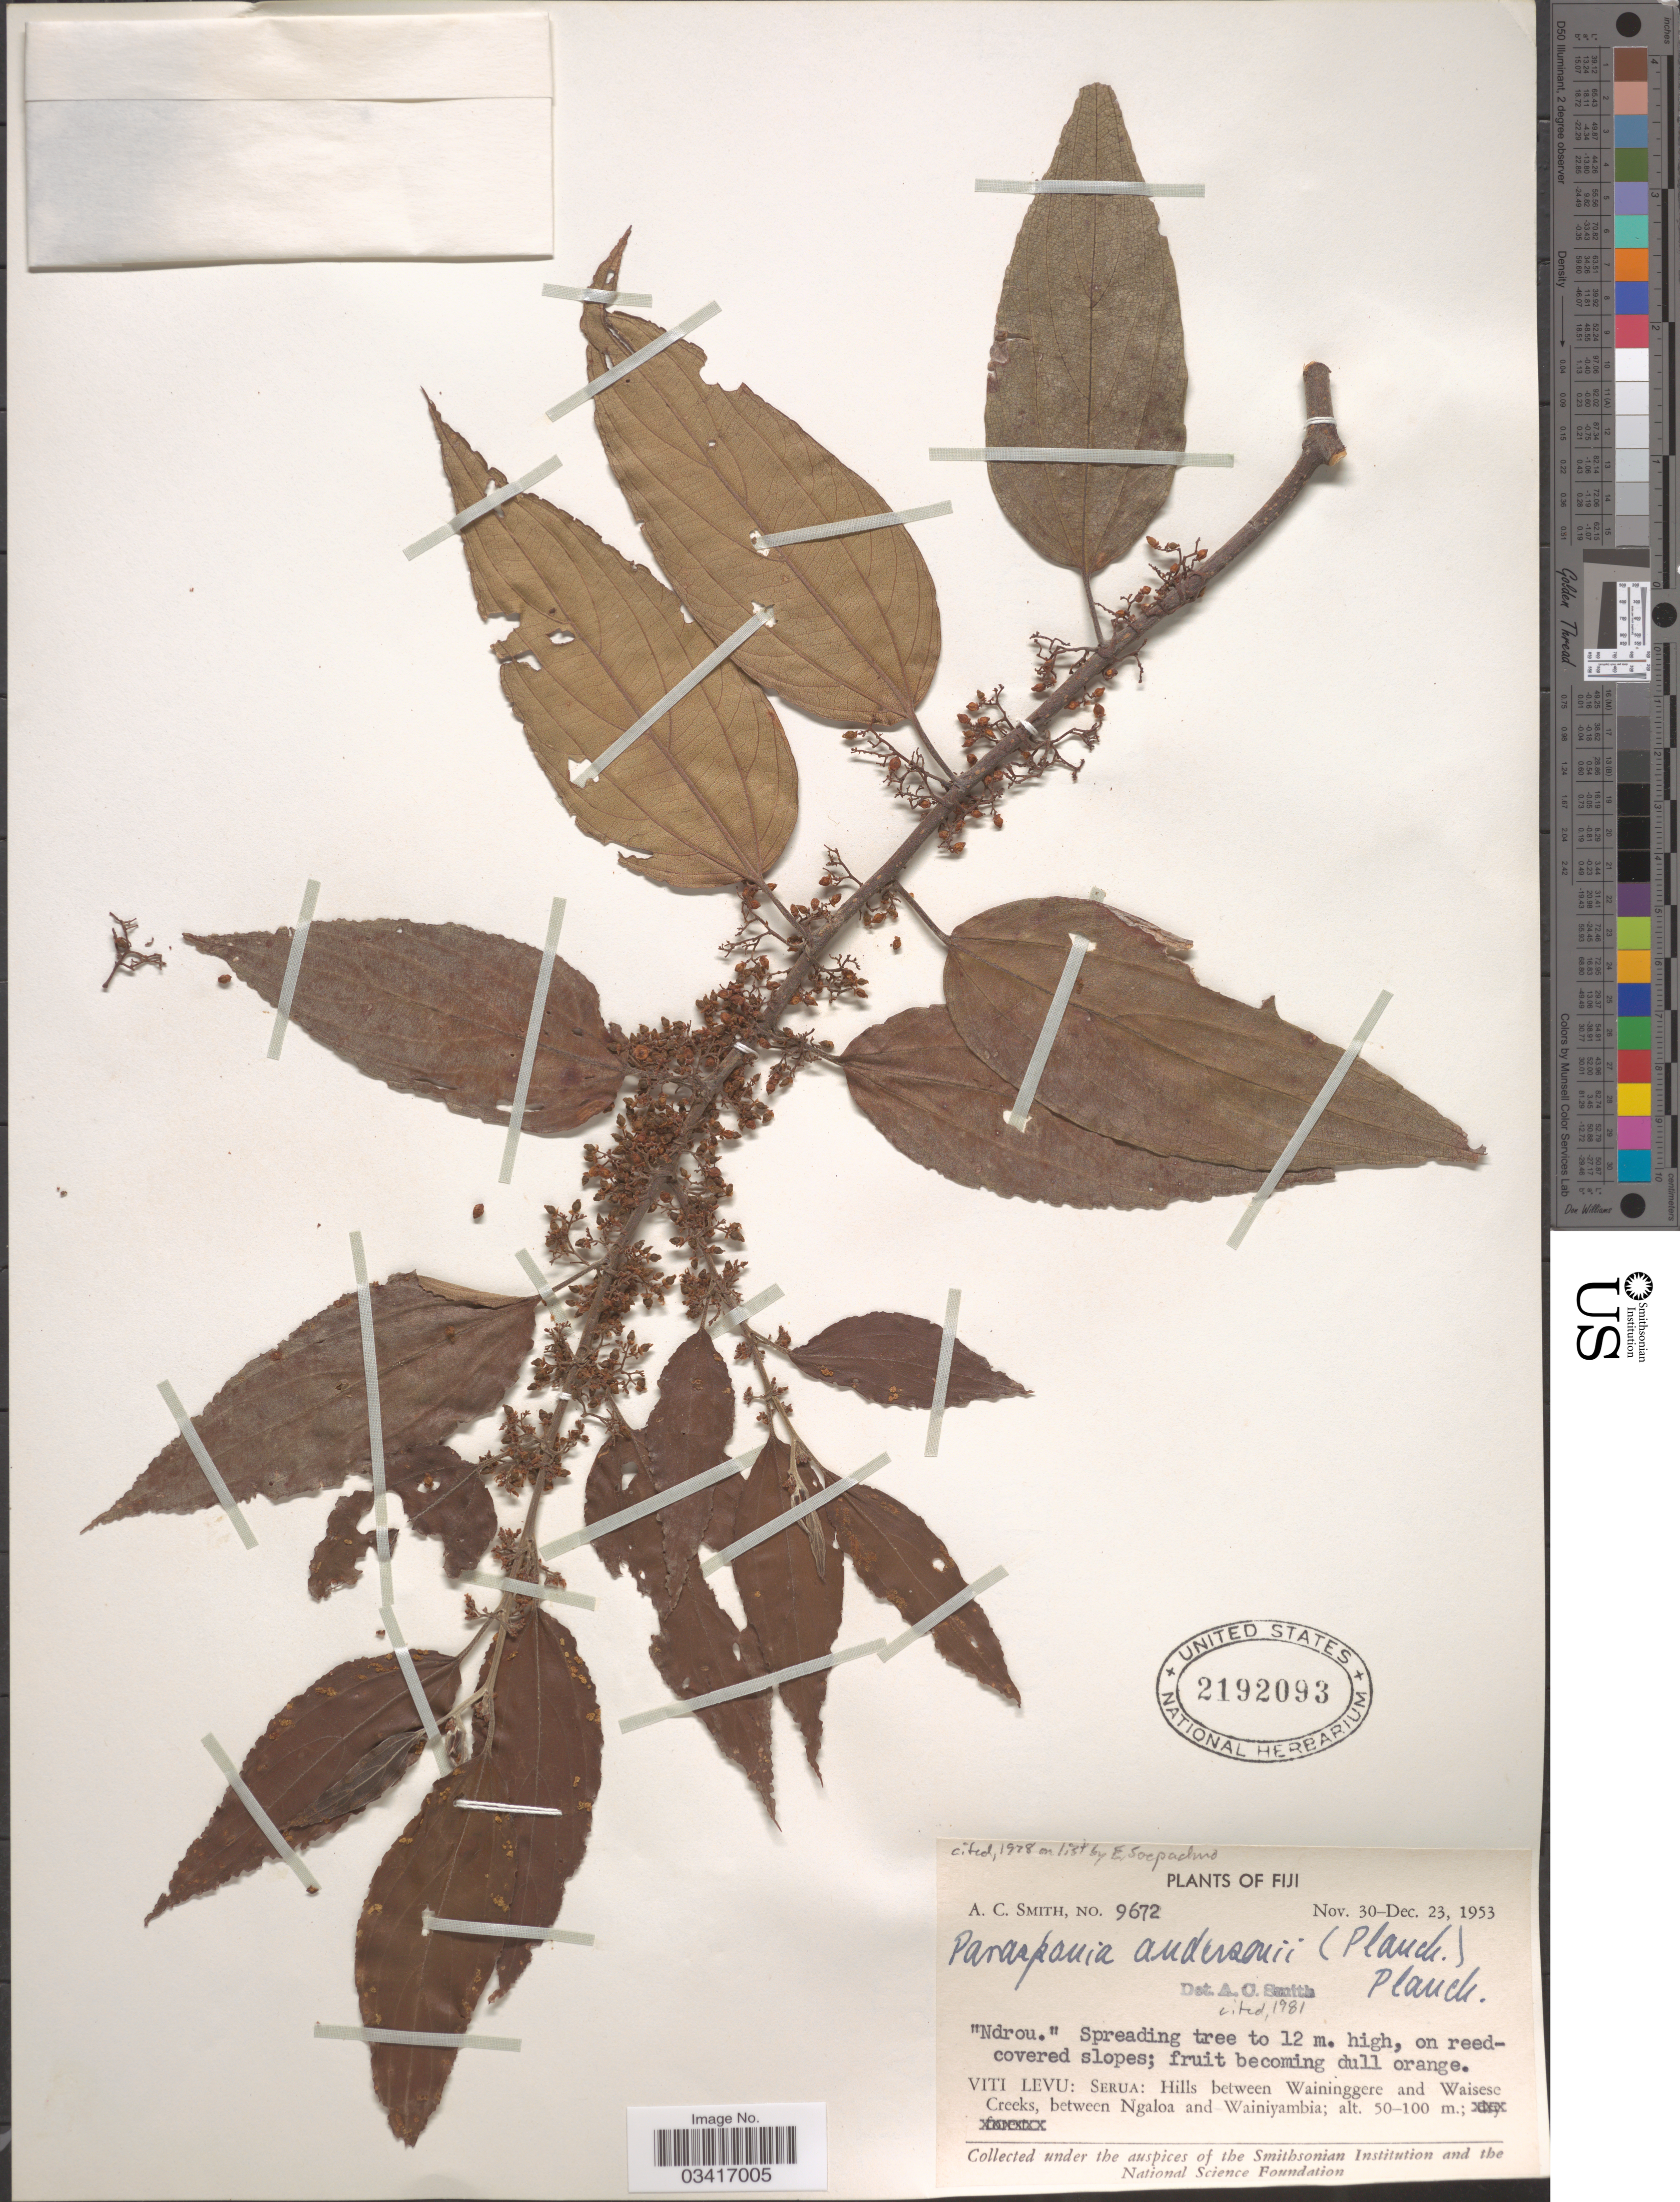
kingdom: Plantae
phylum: Tracheophyta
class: Magnoliopsida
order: Rosales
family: Cannabaceae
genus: Parasponia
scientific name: Parasponia andersonii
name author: Planch.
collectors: A. C. Smith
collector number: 9672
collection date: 1953-11-30/1953-12-23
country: Fiji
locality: Viti Levu: Serua: Hills between Waininggere and Waisese Creeks, between Ngaloa and Wainiyambia.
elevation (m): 50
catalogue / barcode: US 2192093